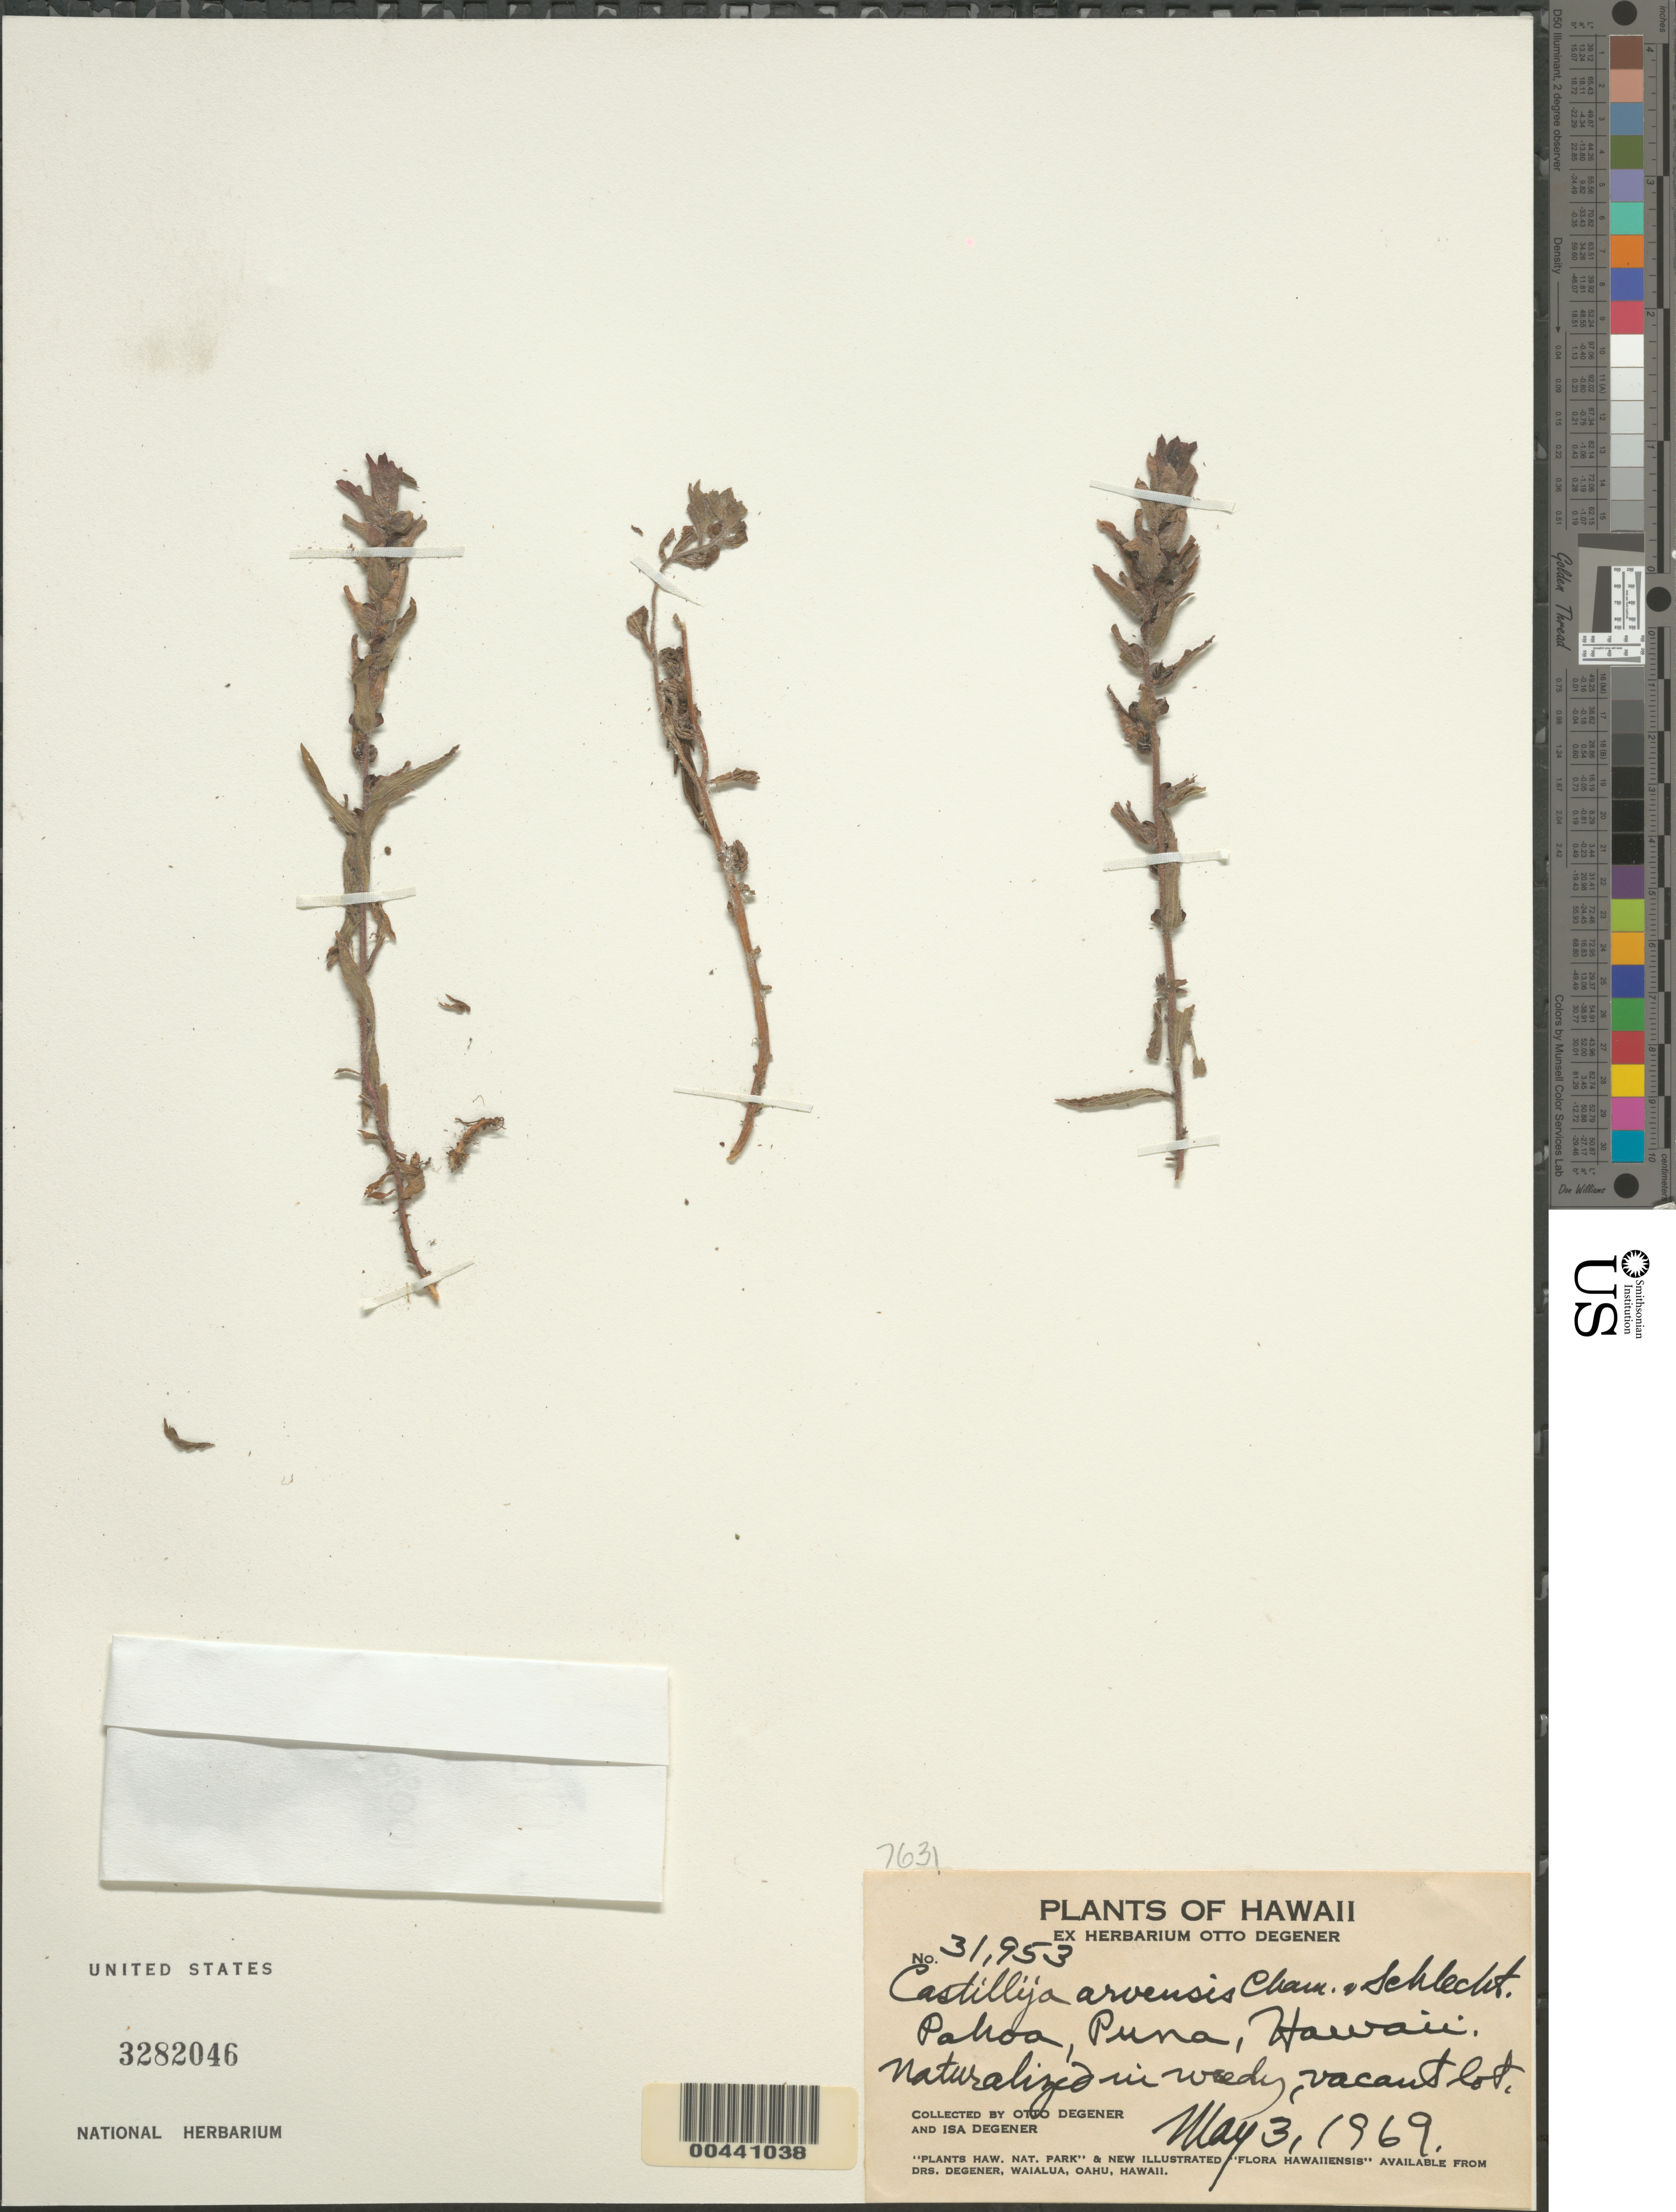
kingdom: Plantae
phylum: Tracheophyta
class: Magnoliopsida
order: Lamiales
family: Orobanchaceae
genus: Castilleja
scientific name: Castilleja arvensis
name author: Schltdl. & Cham.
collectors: O. Degener & I. Degener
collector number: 31953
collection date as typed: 3 May 1969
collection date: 1969-05-03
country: United States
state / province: Hawaii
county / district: Hawaii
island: Hawaii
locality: Pahoa, Puna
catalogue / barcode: US 3282046